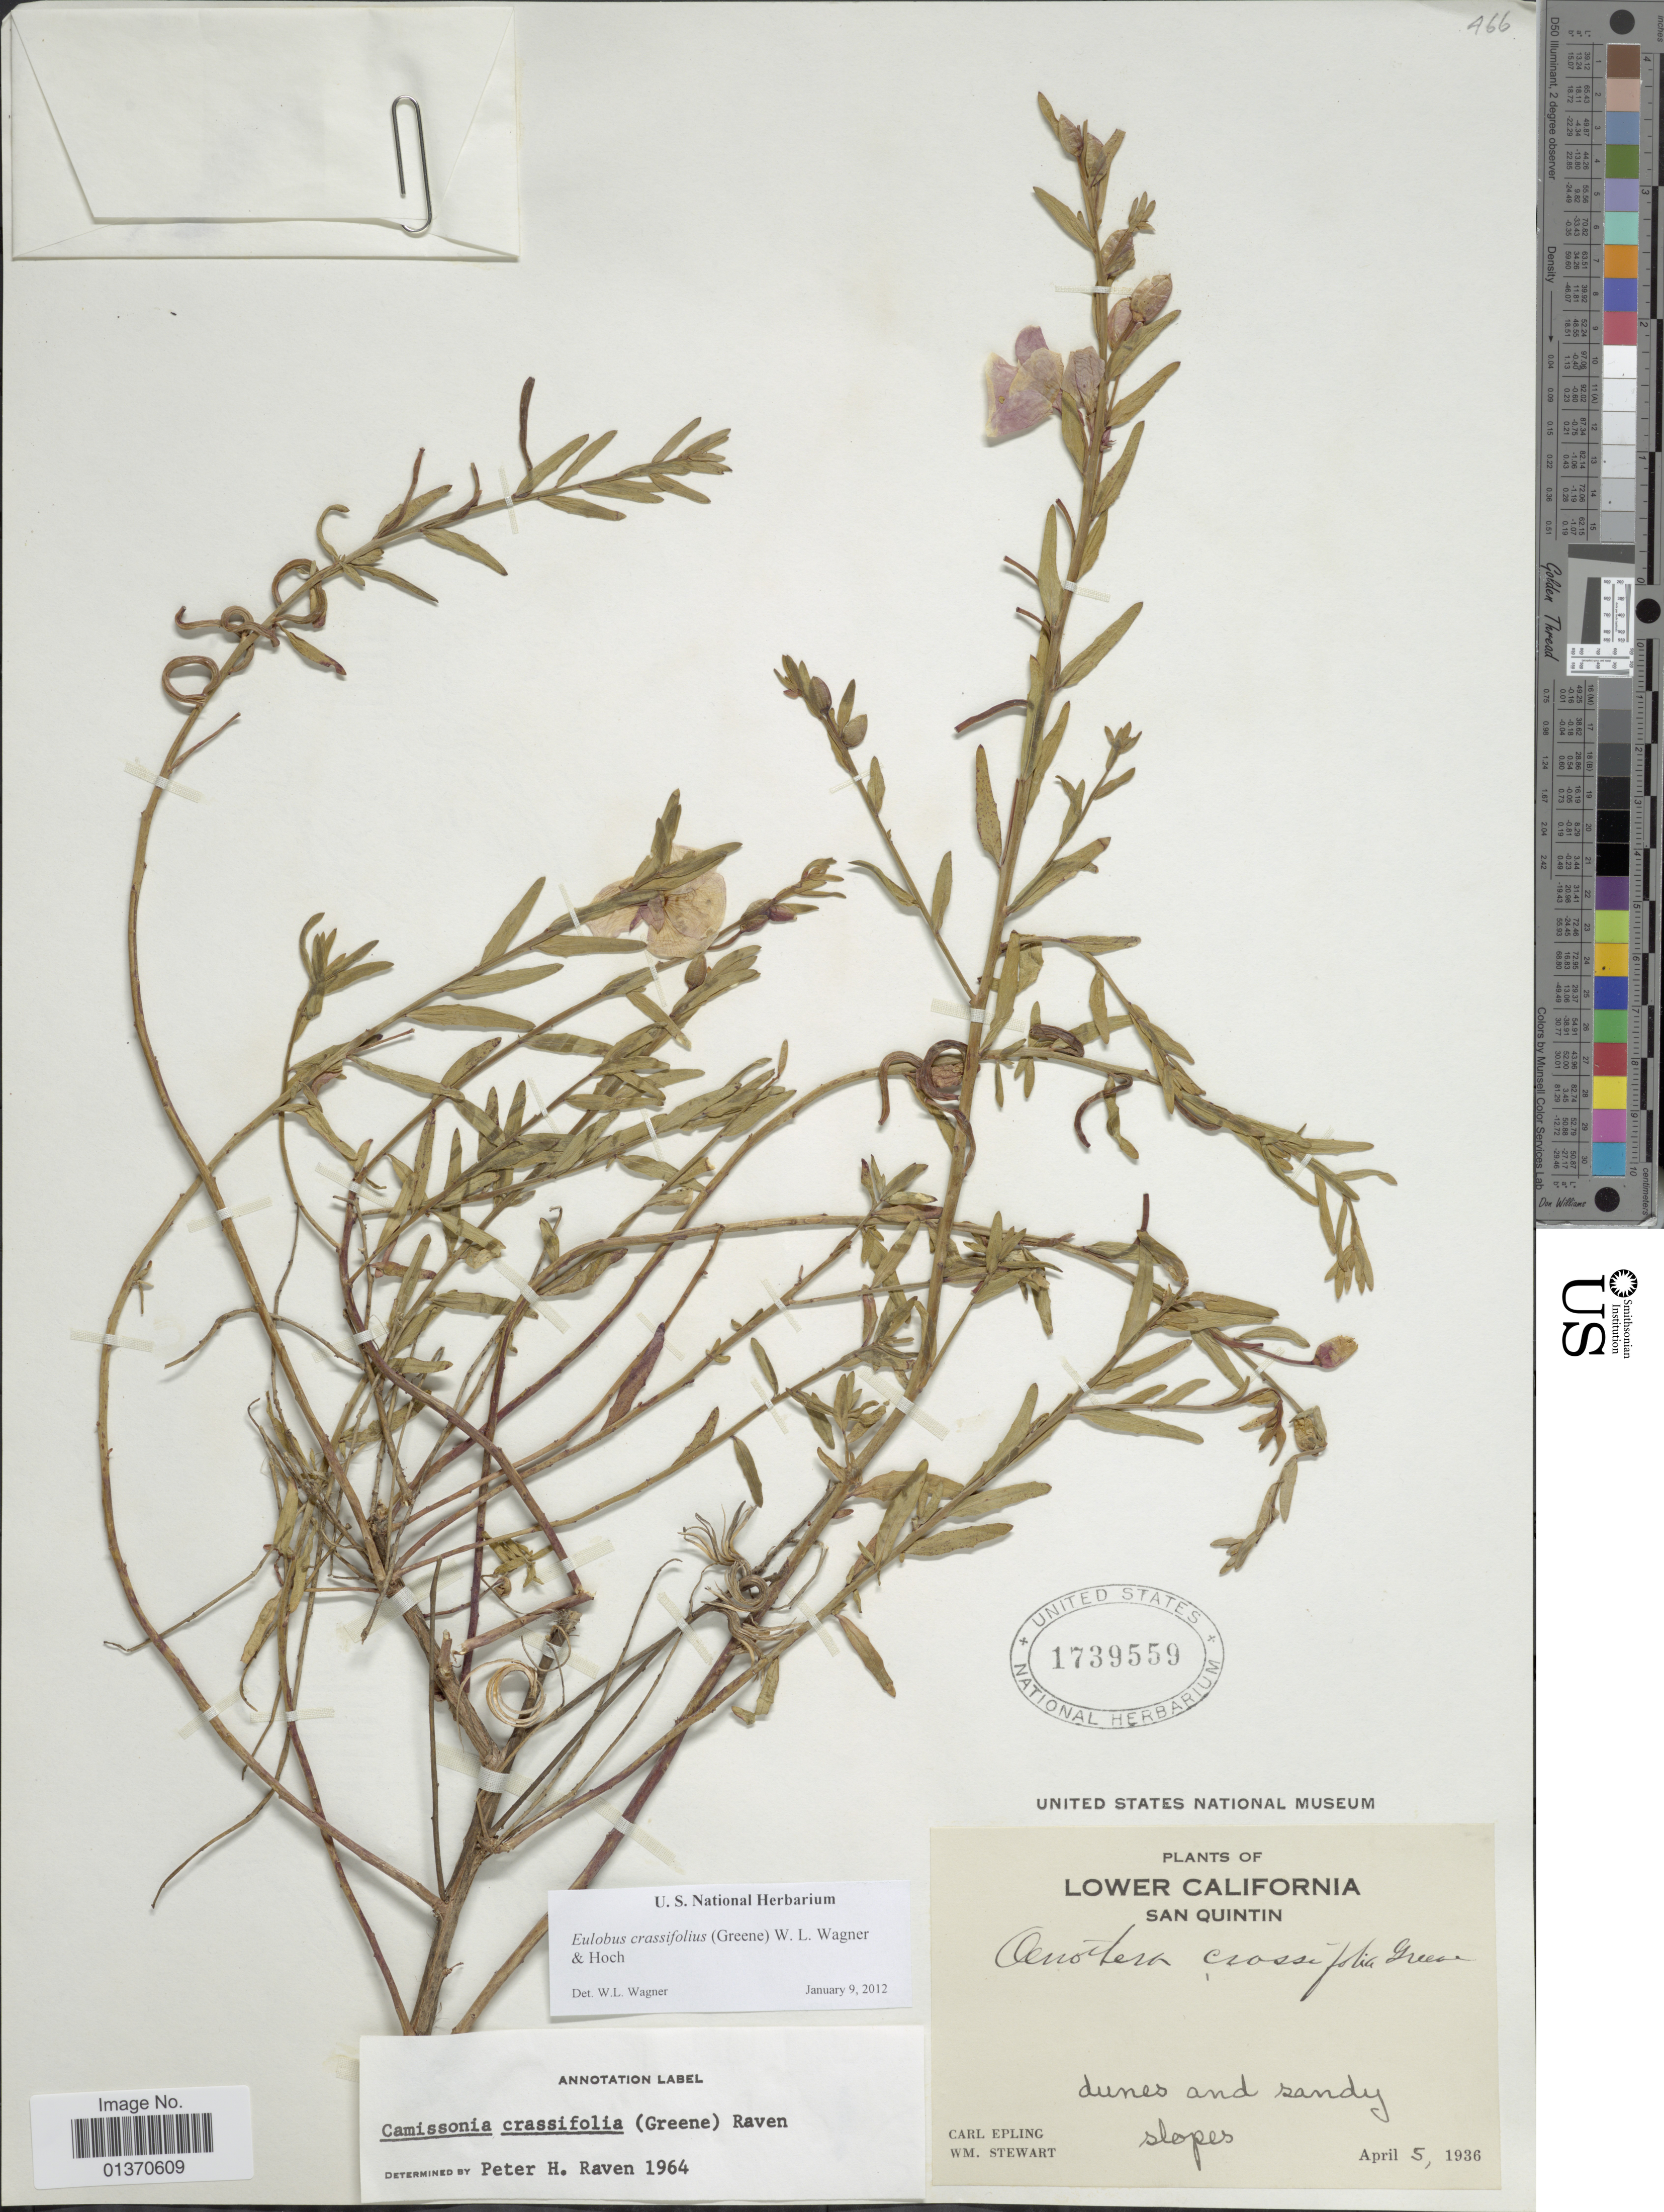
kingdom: Plantae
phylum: Tracheophyta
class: Magnoliopsida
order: Myrtales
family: Onagraceae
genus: Eulobus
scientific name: Eulobus crassifolius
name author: (Greene) W.L. Wagner & Hoch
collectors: C. C. Epling & W. Stewart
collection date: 1936-04-05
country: Mexico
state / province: Baja California Norte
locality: San Quintin, dunes and sandy slopes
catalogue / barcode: US 1739559